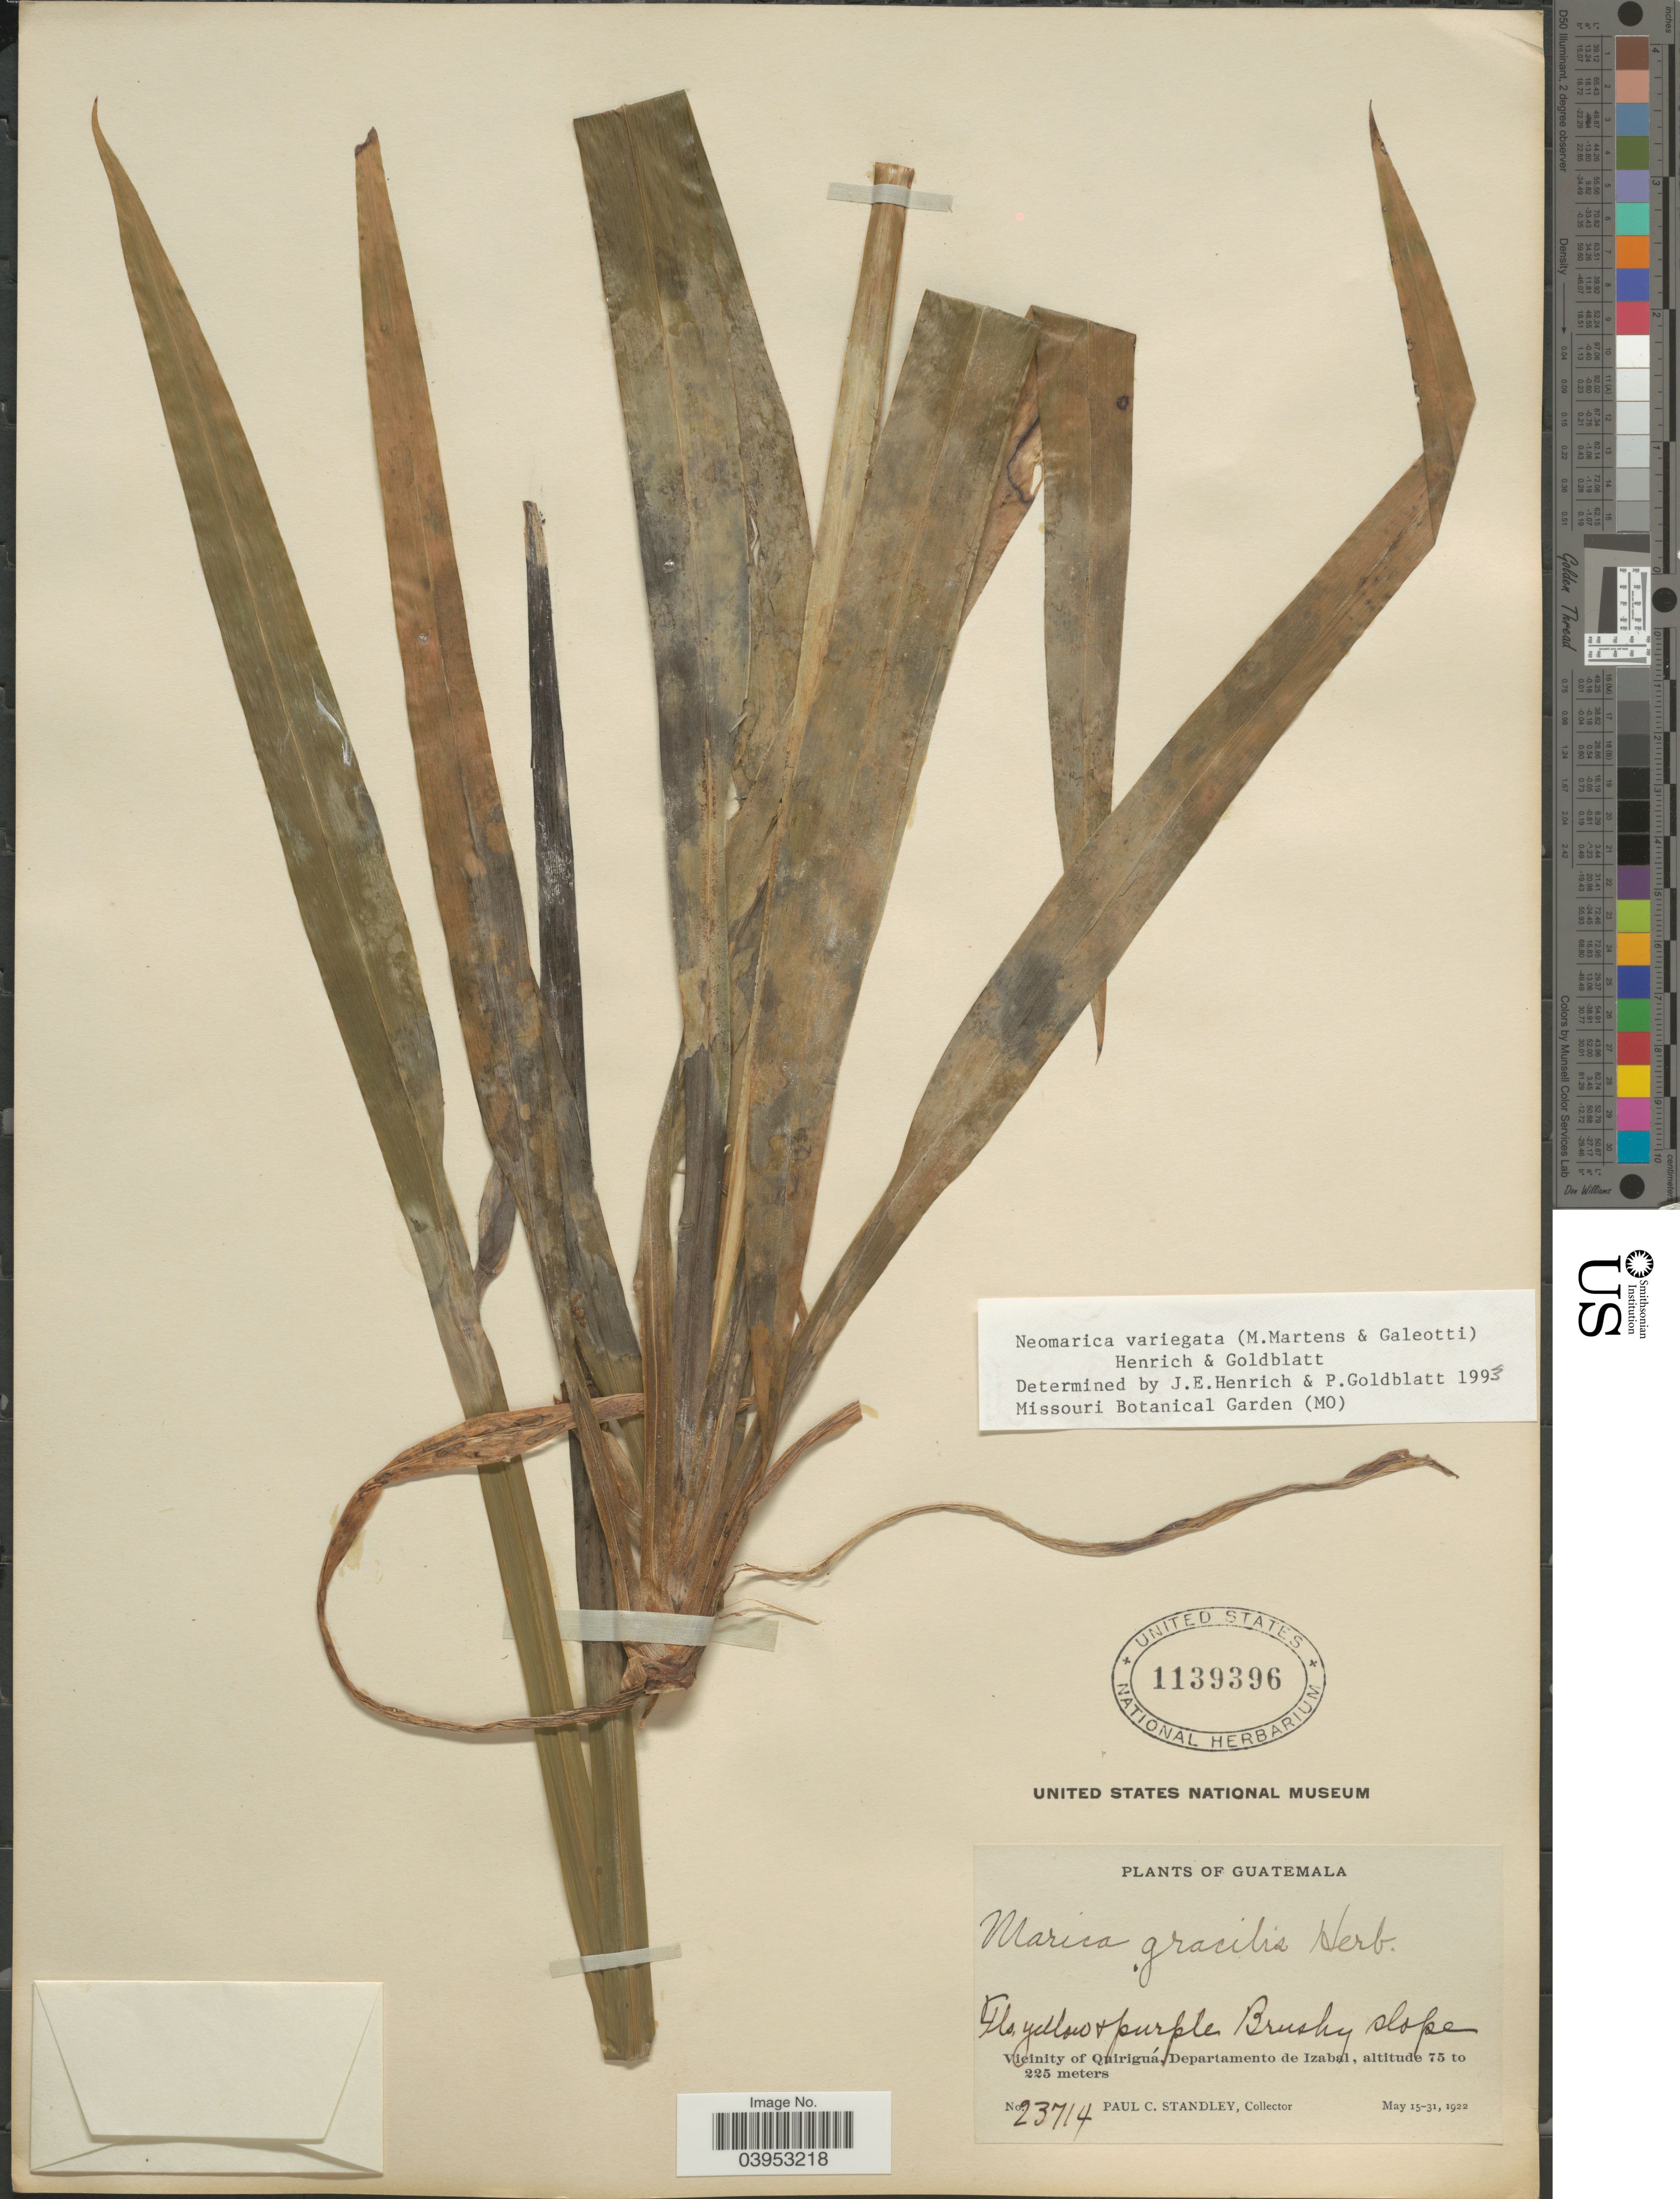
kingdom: Plantae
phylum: Tracheophyta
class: Liliopsida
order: Asparagales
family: Iridaceae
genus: Neomarica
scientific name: Neomarica variegata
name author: (M. Martens & Galeotti) Henrich & Goldblatt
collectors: P. C. Standley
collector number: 23714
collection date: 1922-05-15/1922-05-31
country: Guatemala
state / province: Izabal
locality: Vicinity of Quiriguá, Departamento de Izabal.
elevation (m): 75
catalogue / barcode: US 1139396